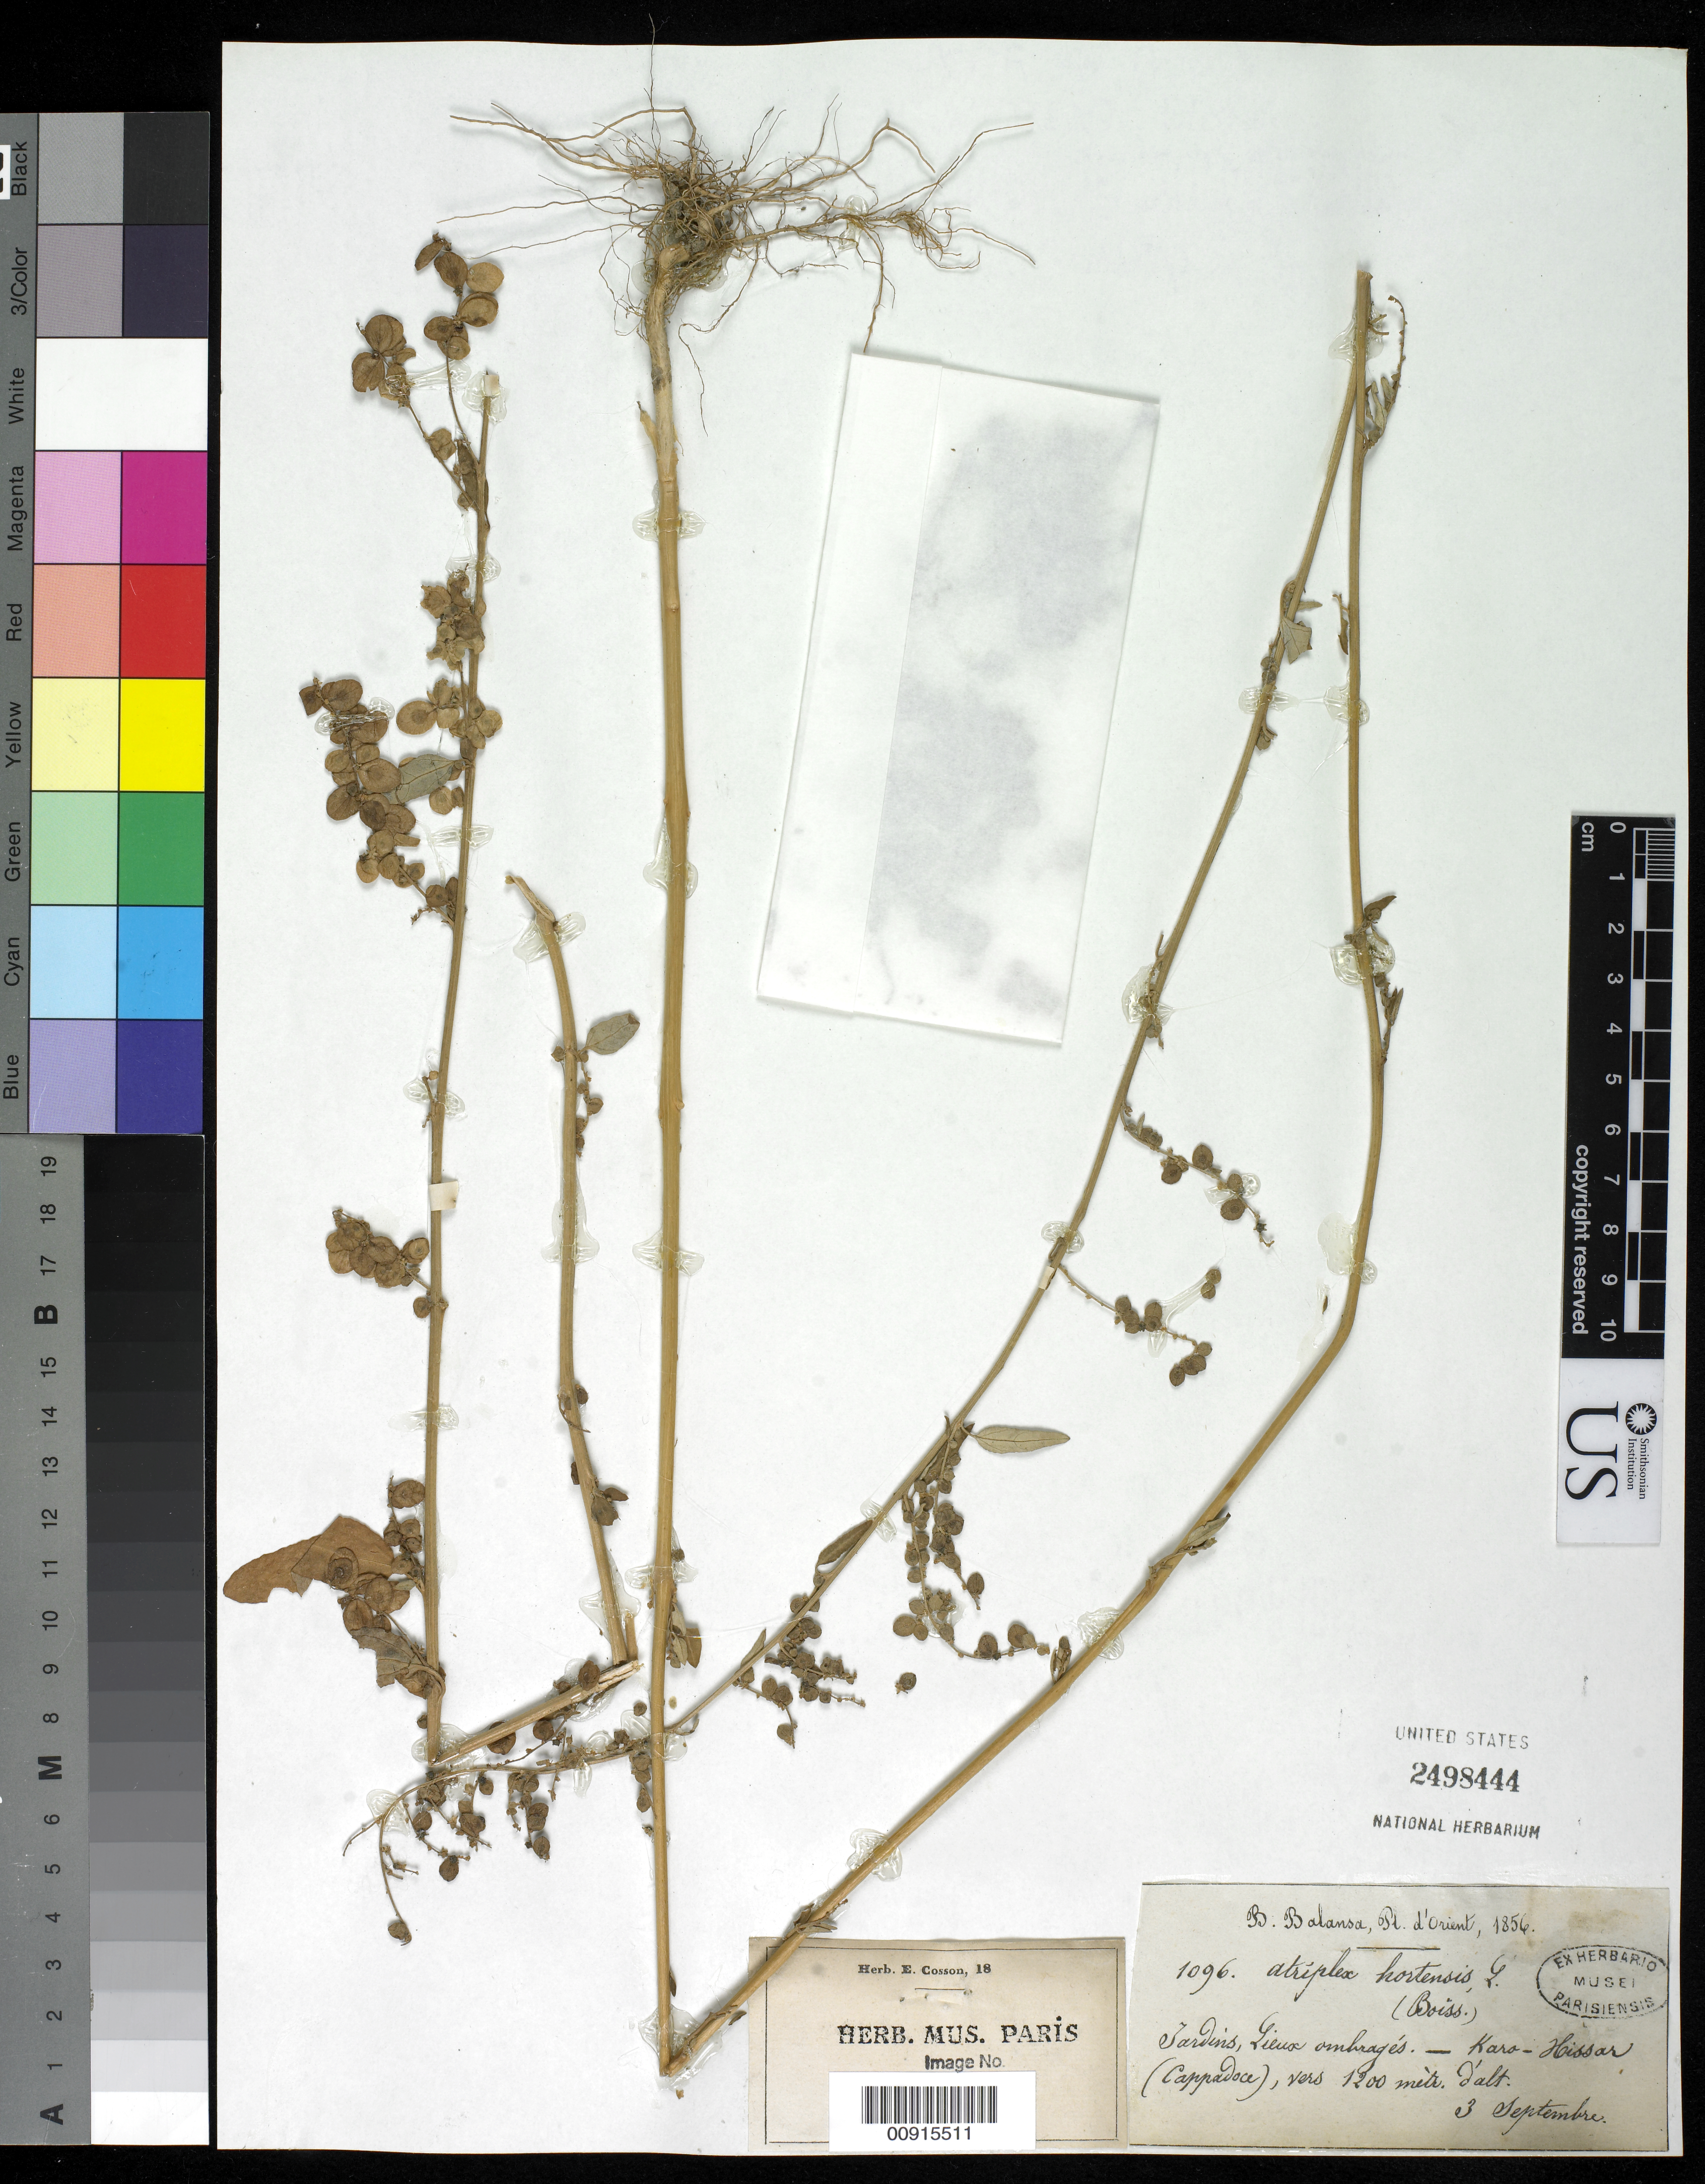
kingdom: Plantae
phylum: Tracheophyta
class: Magnoliopsida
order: Caryophyllales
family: Amaranthaceae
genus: Atriplex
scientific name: Atriplex hortensis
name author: L.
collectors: B. Balansa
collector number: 1096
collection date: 1856-09-03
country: Turkey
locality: shaded garden in Karo-Hissar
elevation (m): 1200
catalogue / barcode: US 2498444